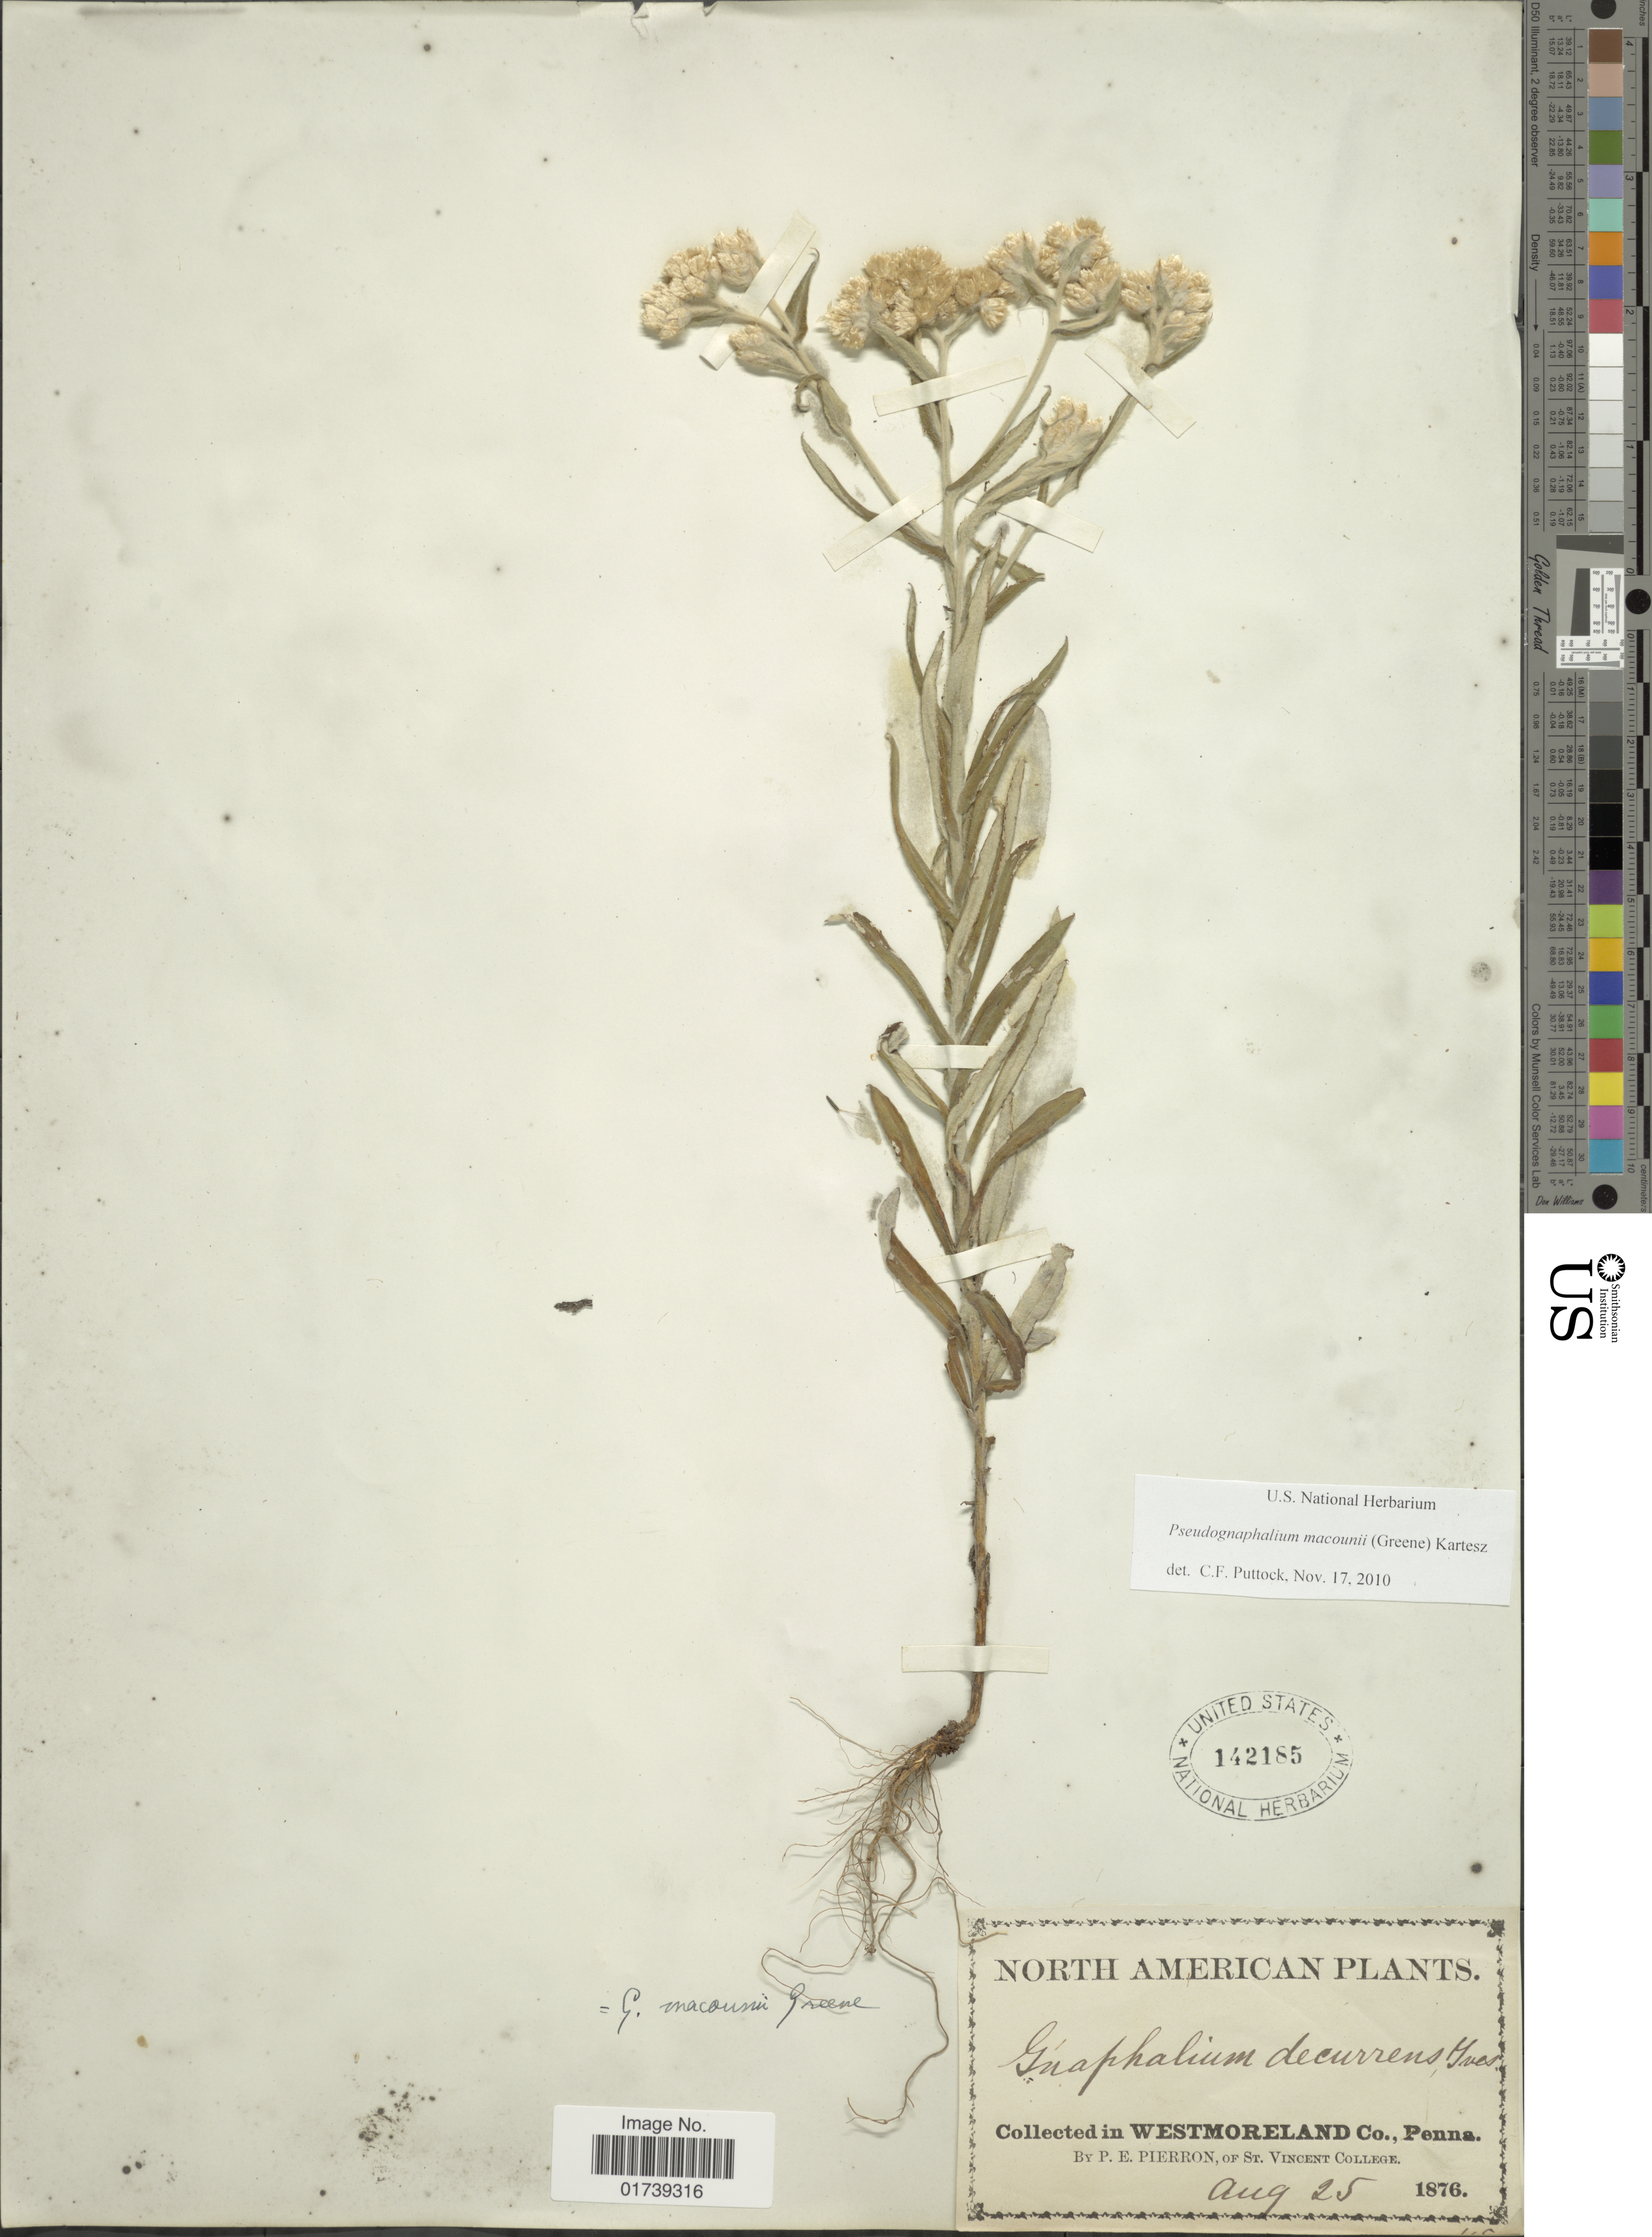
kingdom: Plantae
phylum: Tracheophyta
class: Magnoliopsida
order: Asterales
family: Asteraceae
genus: Pseudognaphalium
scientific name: Pseudognaphalium macounii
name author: (Greene) Kartesz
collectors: P. Pierron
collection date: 1876-08-25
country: United States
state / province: Pennsylvania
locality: Westmoreland Co.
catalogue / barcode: US 142185